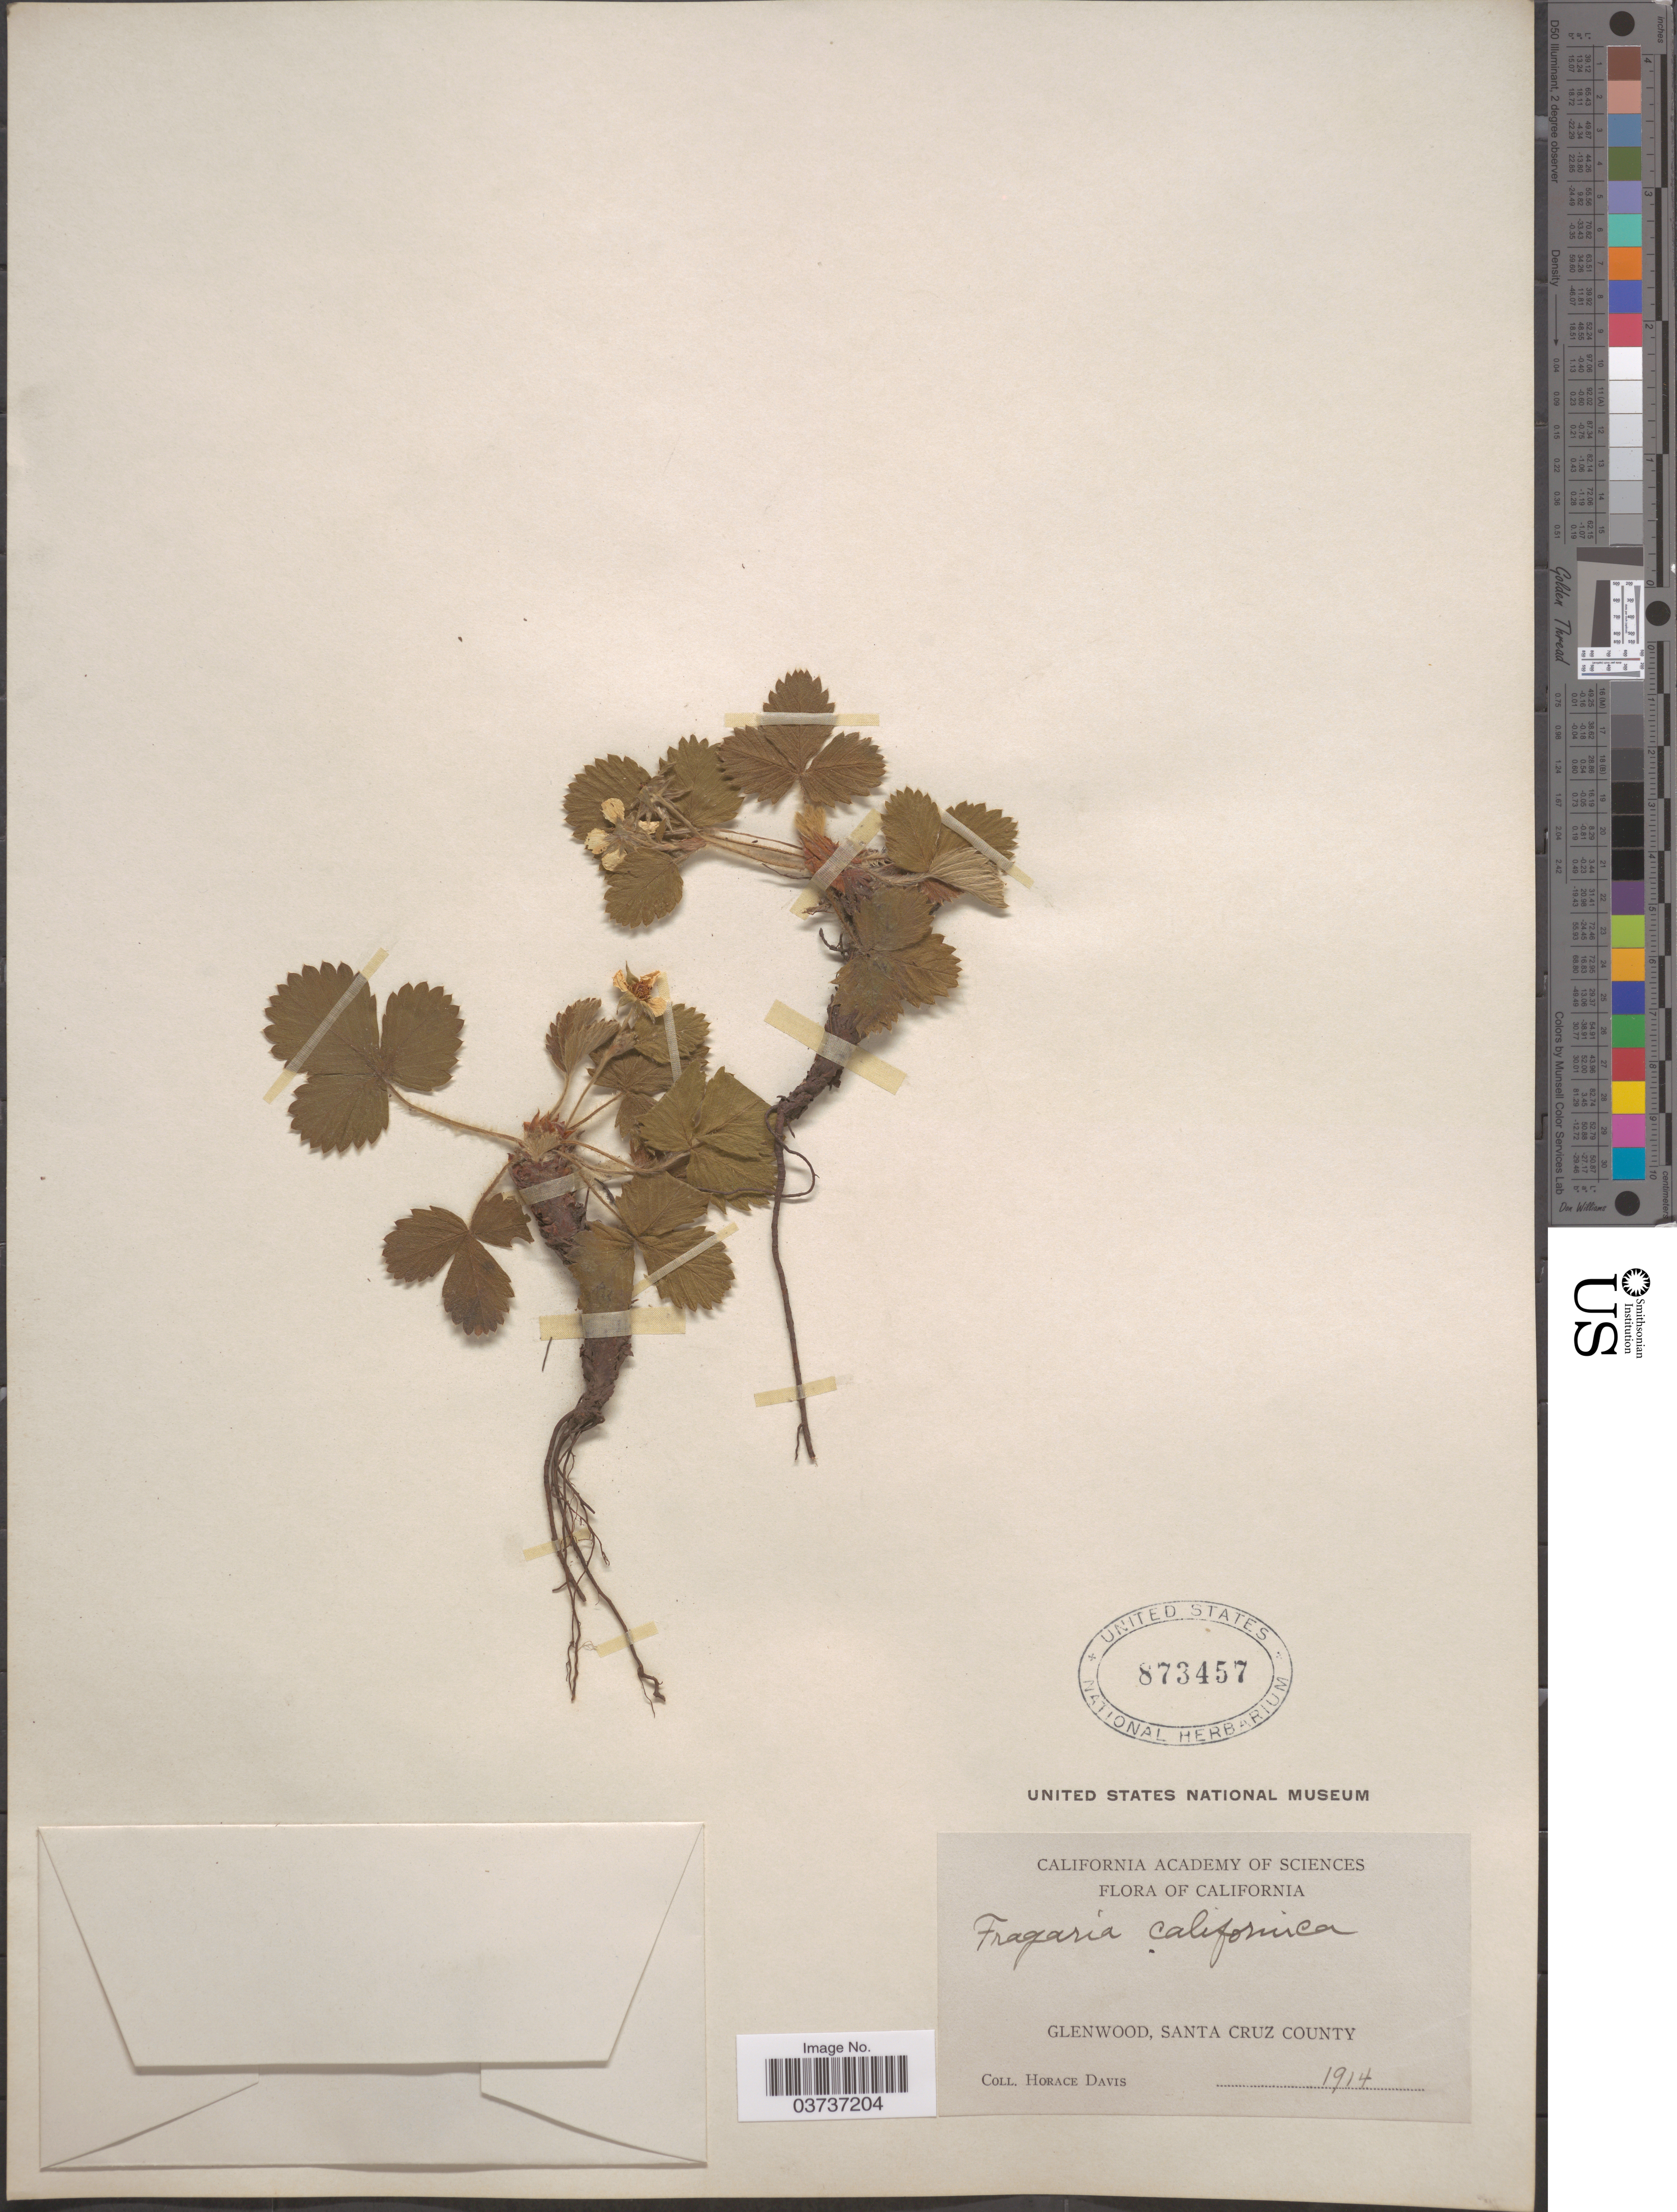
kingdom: Plantae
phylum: Tracheophyta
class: Magnoliopsida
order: Rosales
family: Rosaceae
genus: Fragaria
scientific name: Fragaria californica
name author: Cham. & Schltdl.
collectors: H. Davis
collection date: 1914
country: United States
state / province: California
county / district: Santa Cruz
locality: Glenwood, Santa Cruz County.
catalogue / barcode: US 873457